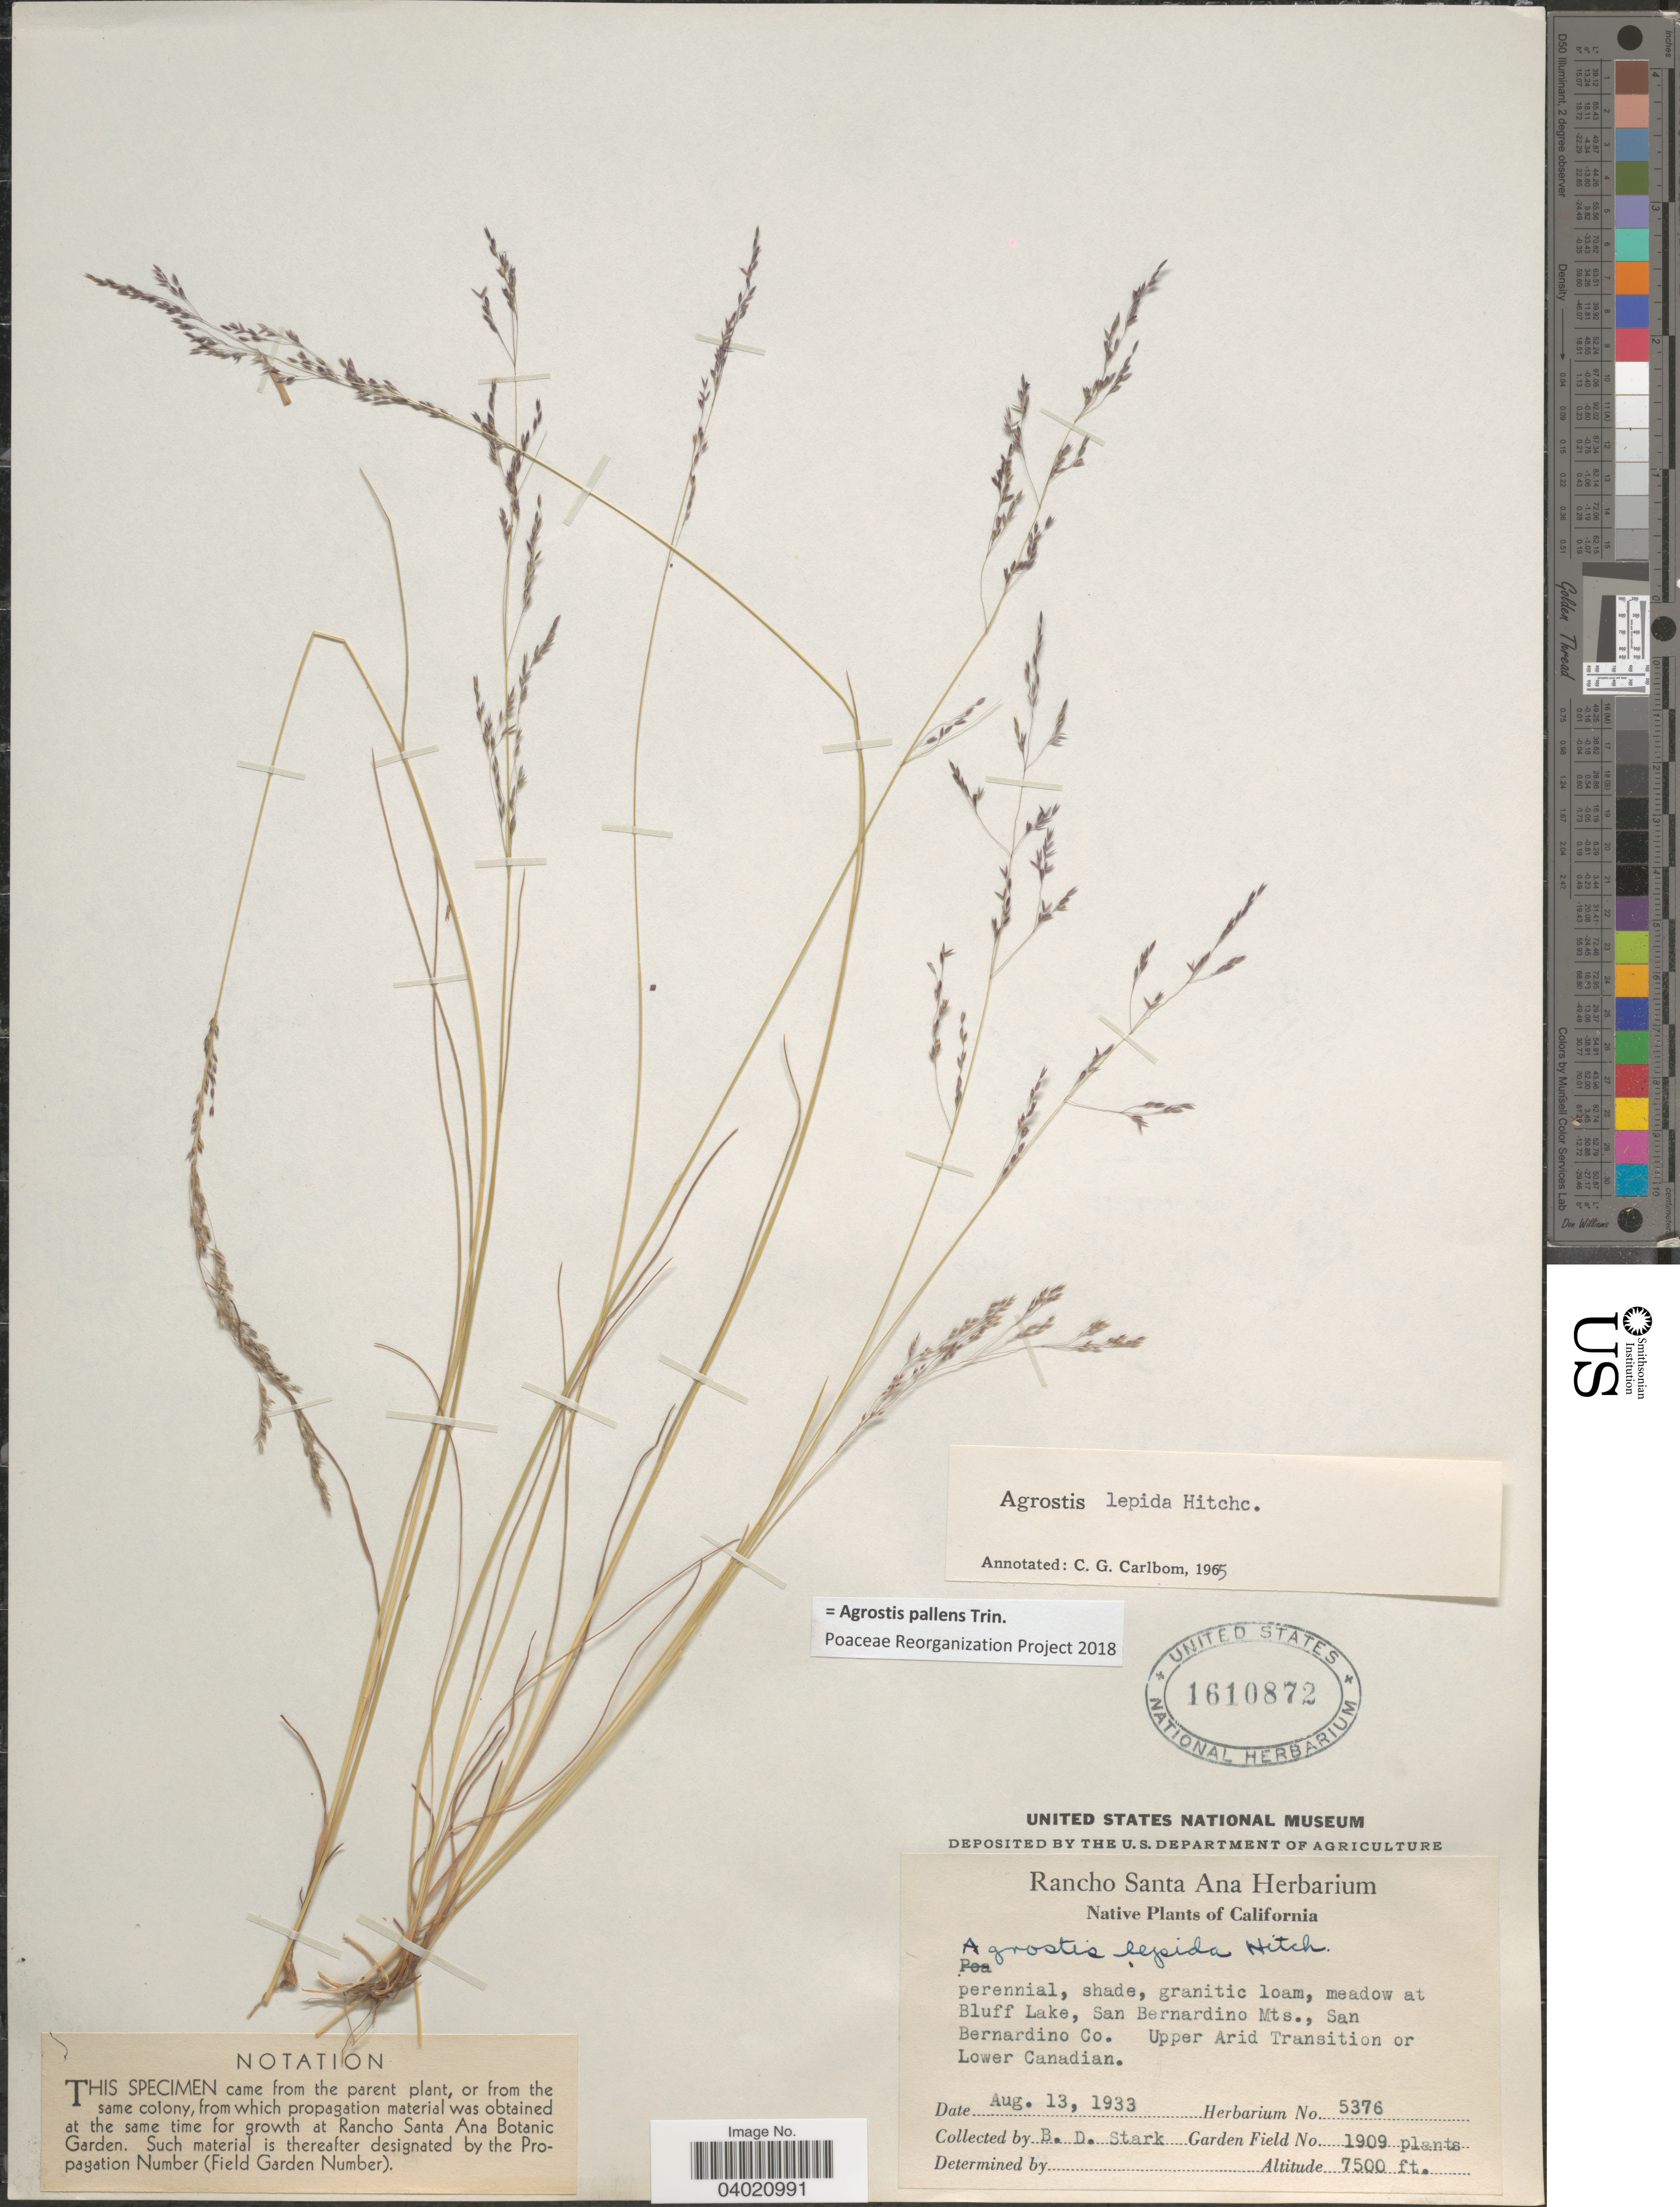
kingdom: Plantae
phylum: Tracheophyta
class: Liliopsida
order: Poales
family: Poaceae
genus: Agrostis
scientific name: Agrostis pallens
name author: Trin.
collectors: B. Stark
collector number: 5376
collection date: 1933-08-13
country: United States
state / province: California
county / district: San Bernardino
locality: Meadow at Bluff Lake, San Bernardino Mts., San Bernardino Co. Upper Arid Transition or Lower Canadian.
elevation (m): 2286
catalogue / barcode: US 1610872